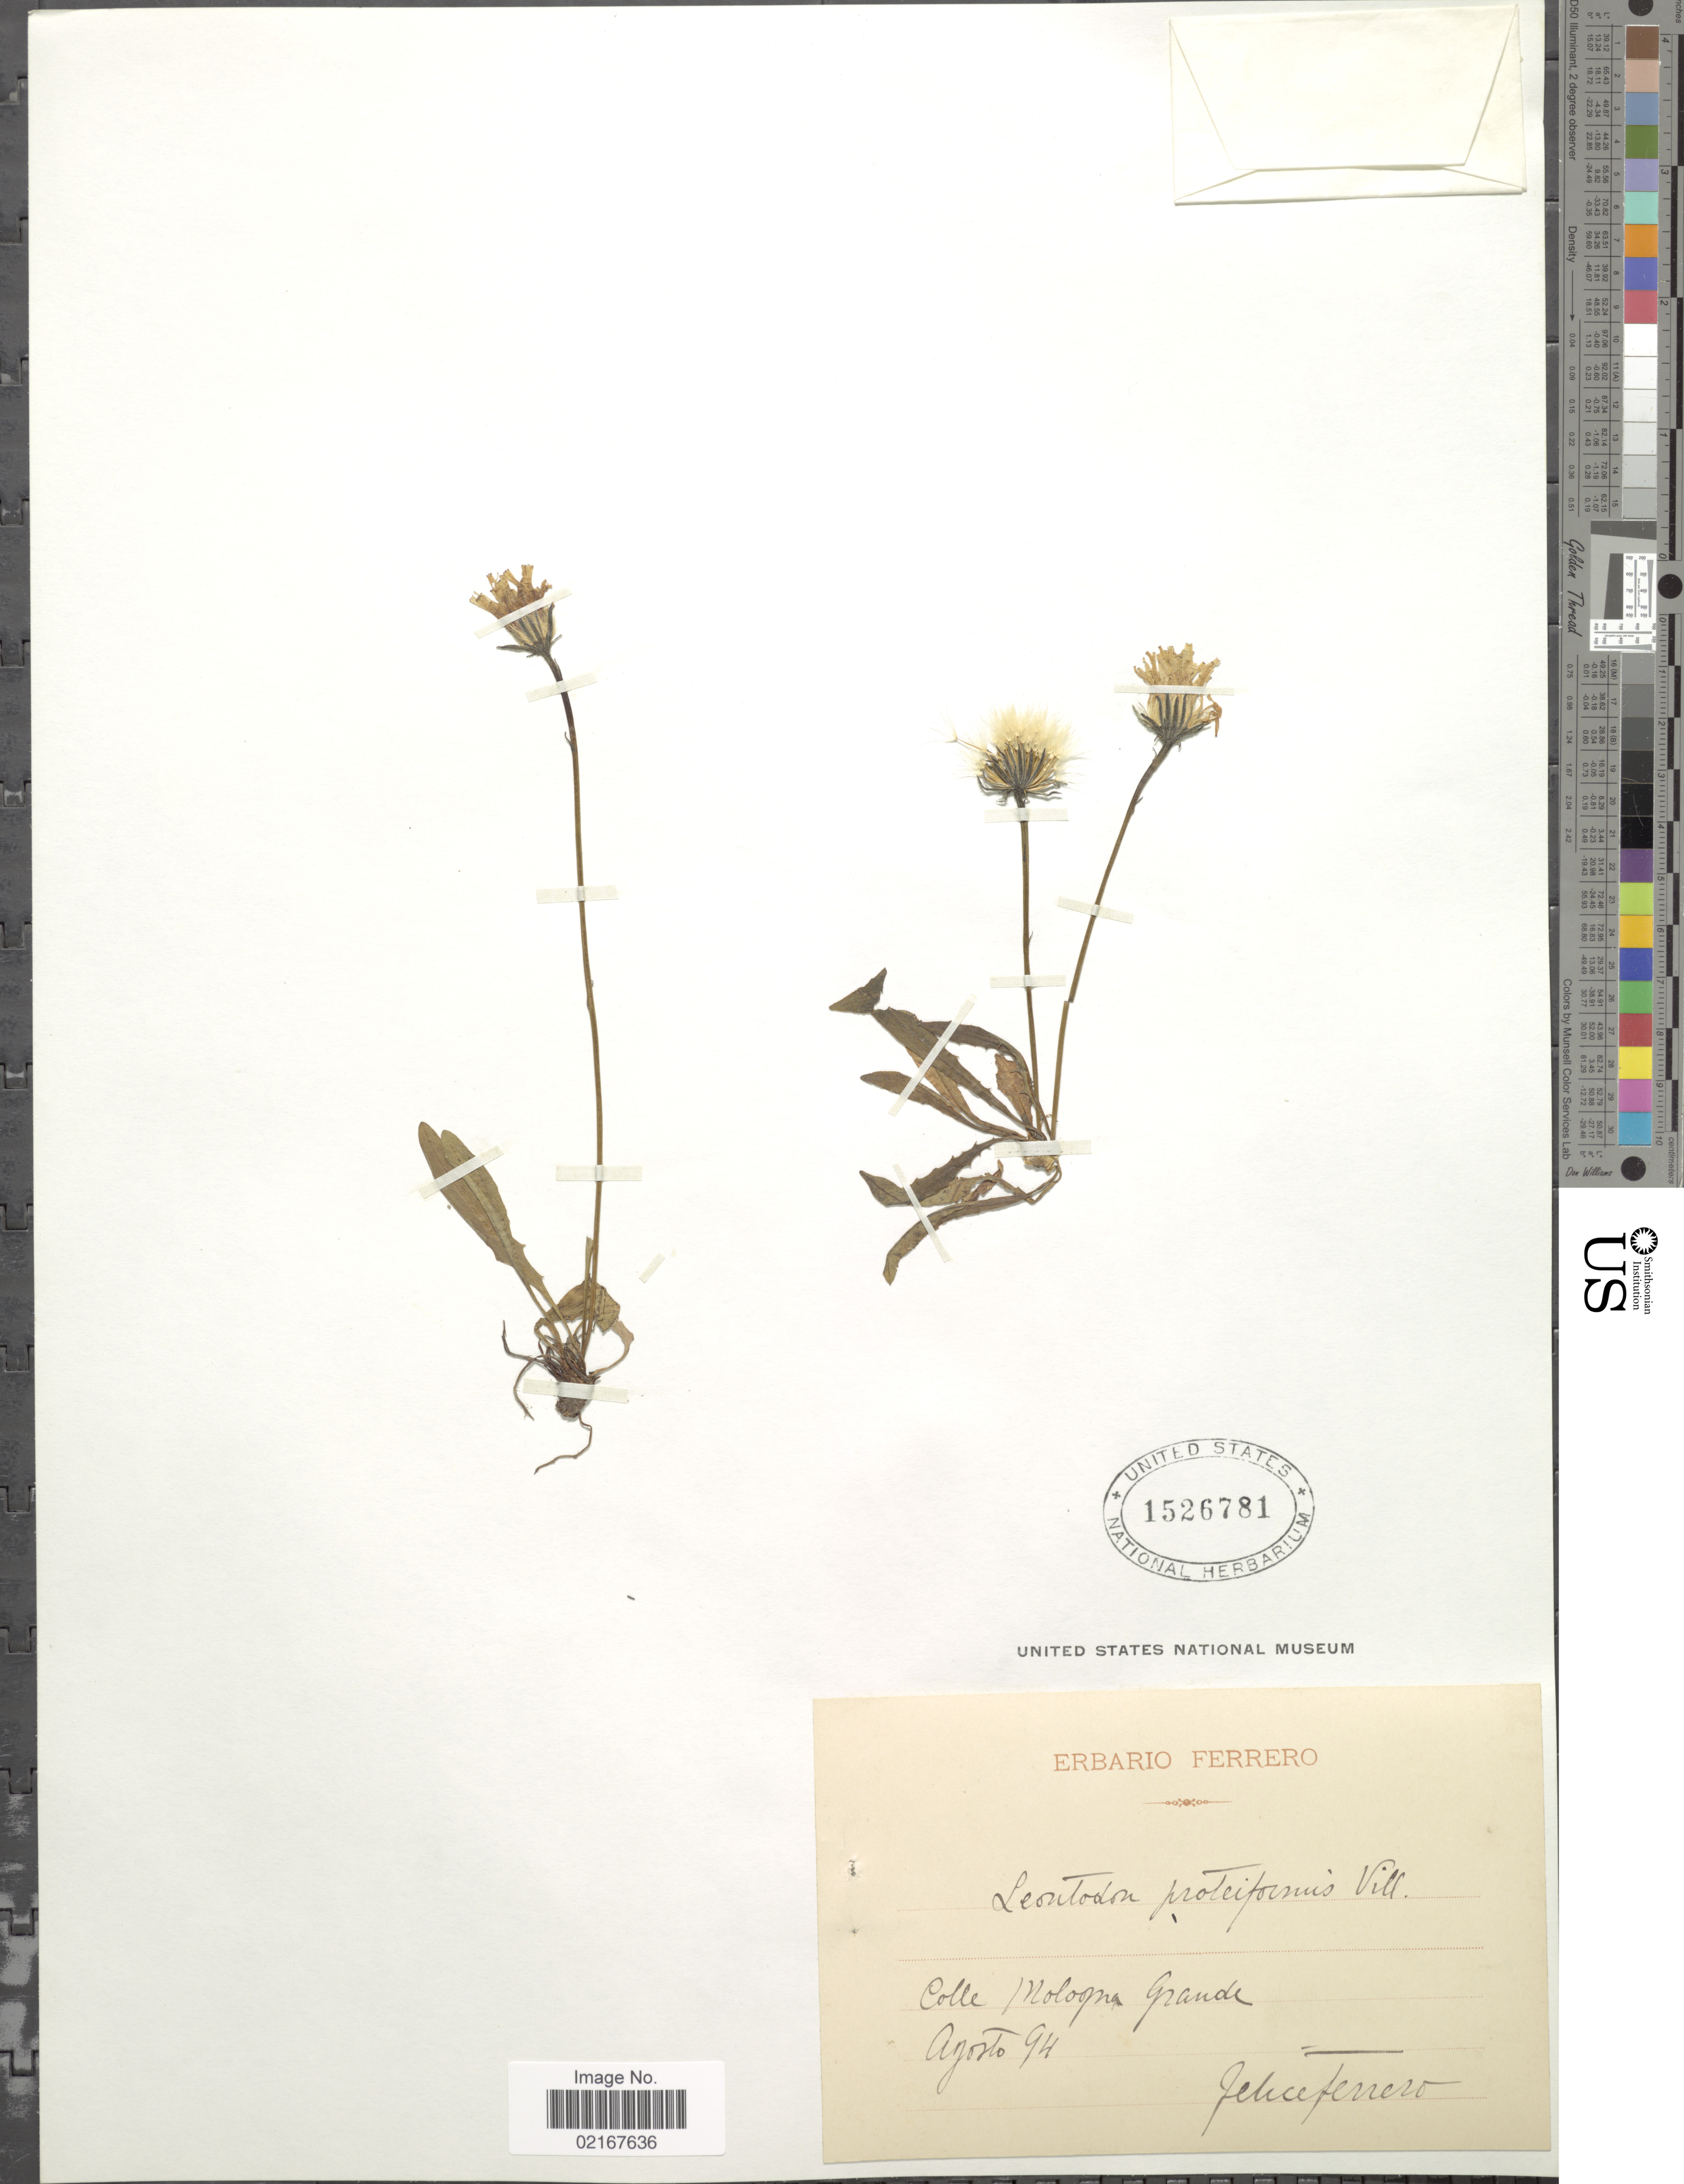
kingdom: Plantae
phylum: Tracheophyta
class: Magnoliopsida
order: Asterales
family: Asteraceae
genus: Leontodon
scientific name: Leontodon hispidus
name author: L.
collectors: F. Ferrero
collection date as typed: Transcribed d/m/y: /8/94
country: Italy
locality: Colle Mologna Grande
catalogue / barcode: US 1526781